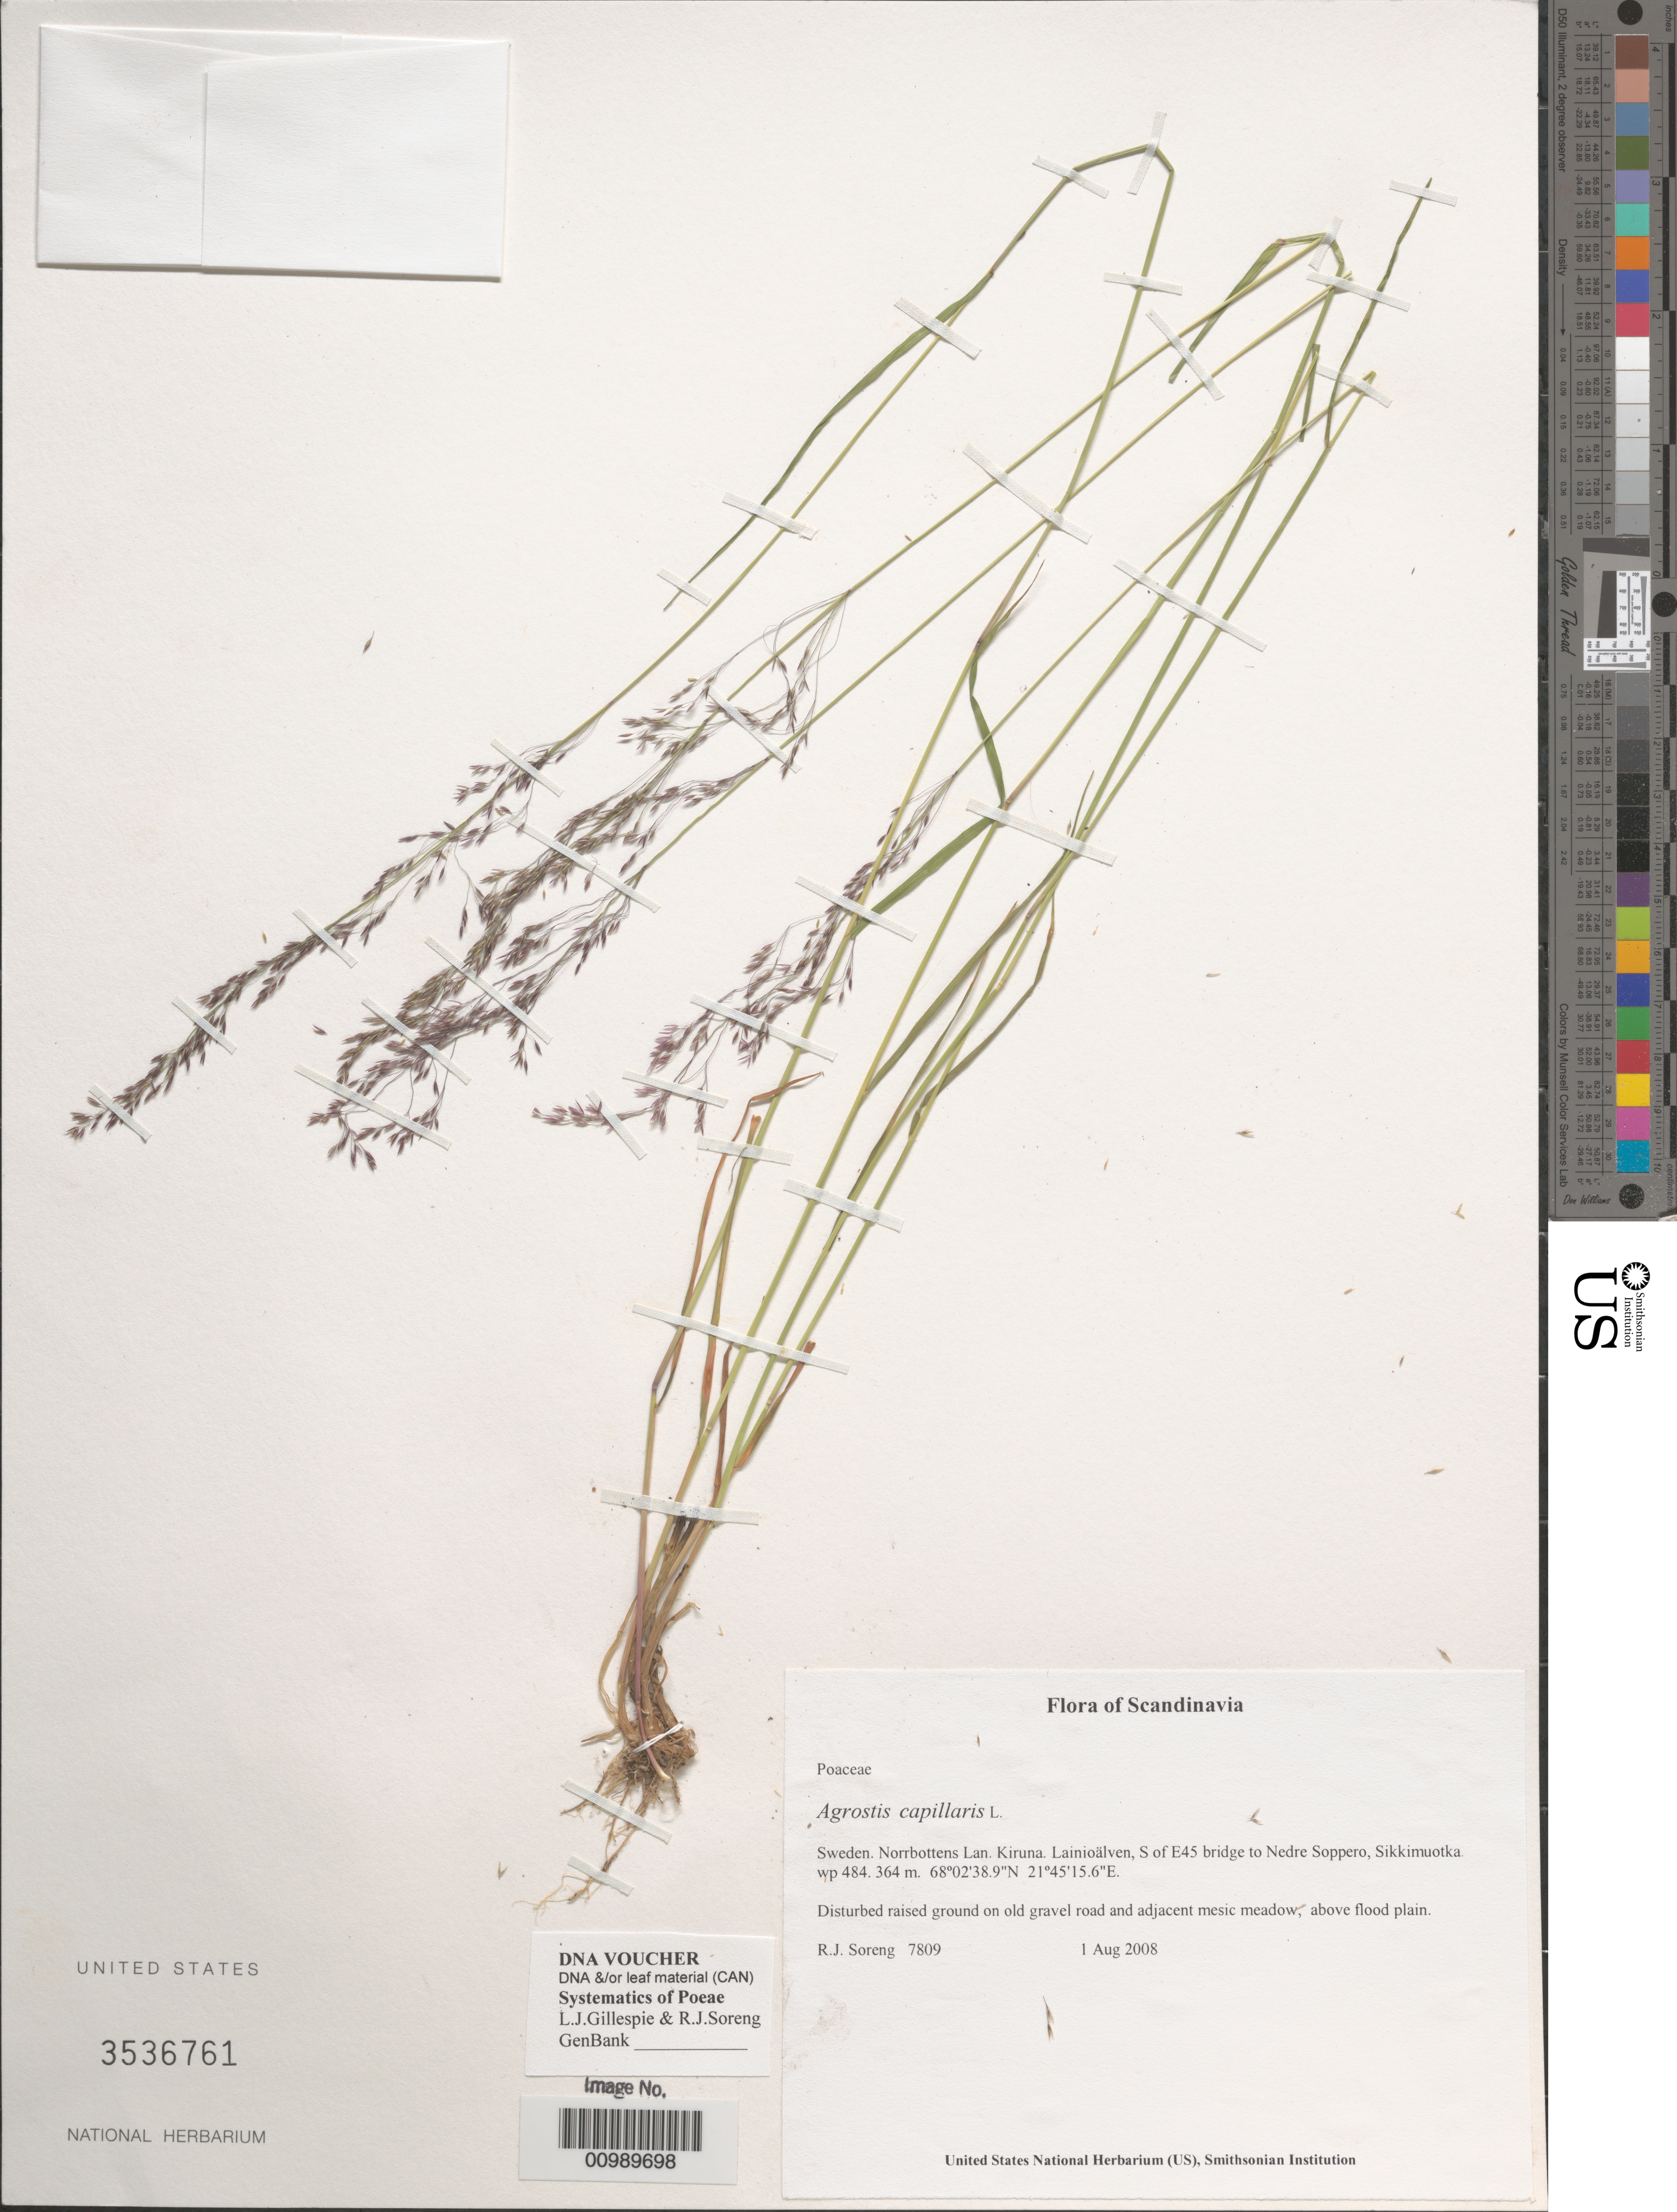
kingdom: Plantae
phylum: Tracheophyta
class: Liliopsida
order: Poales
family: Poaceae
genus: Agrostis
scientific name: Agrostis capillaris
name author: L.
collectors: R. J. Soreng & N. L. Soreng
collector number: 7809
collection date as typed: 01 Aug 2008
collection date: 2008-08-01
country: Sweden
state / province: Norrbotten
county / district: Kiruna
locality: Lainioälven, S of E45 bridge to Nedre Soppero, Sikkimuotka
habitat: Disturbed raised ground on old gravel road and adjacent mesic meadow, above flood plain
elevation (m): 364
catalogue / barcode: US 3536761